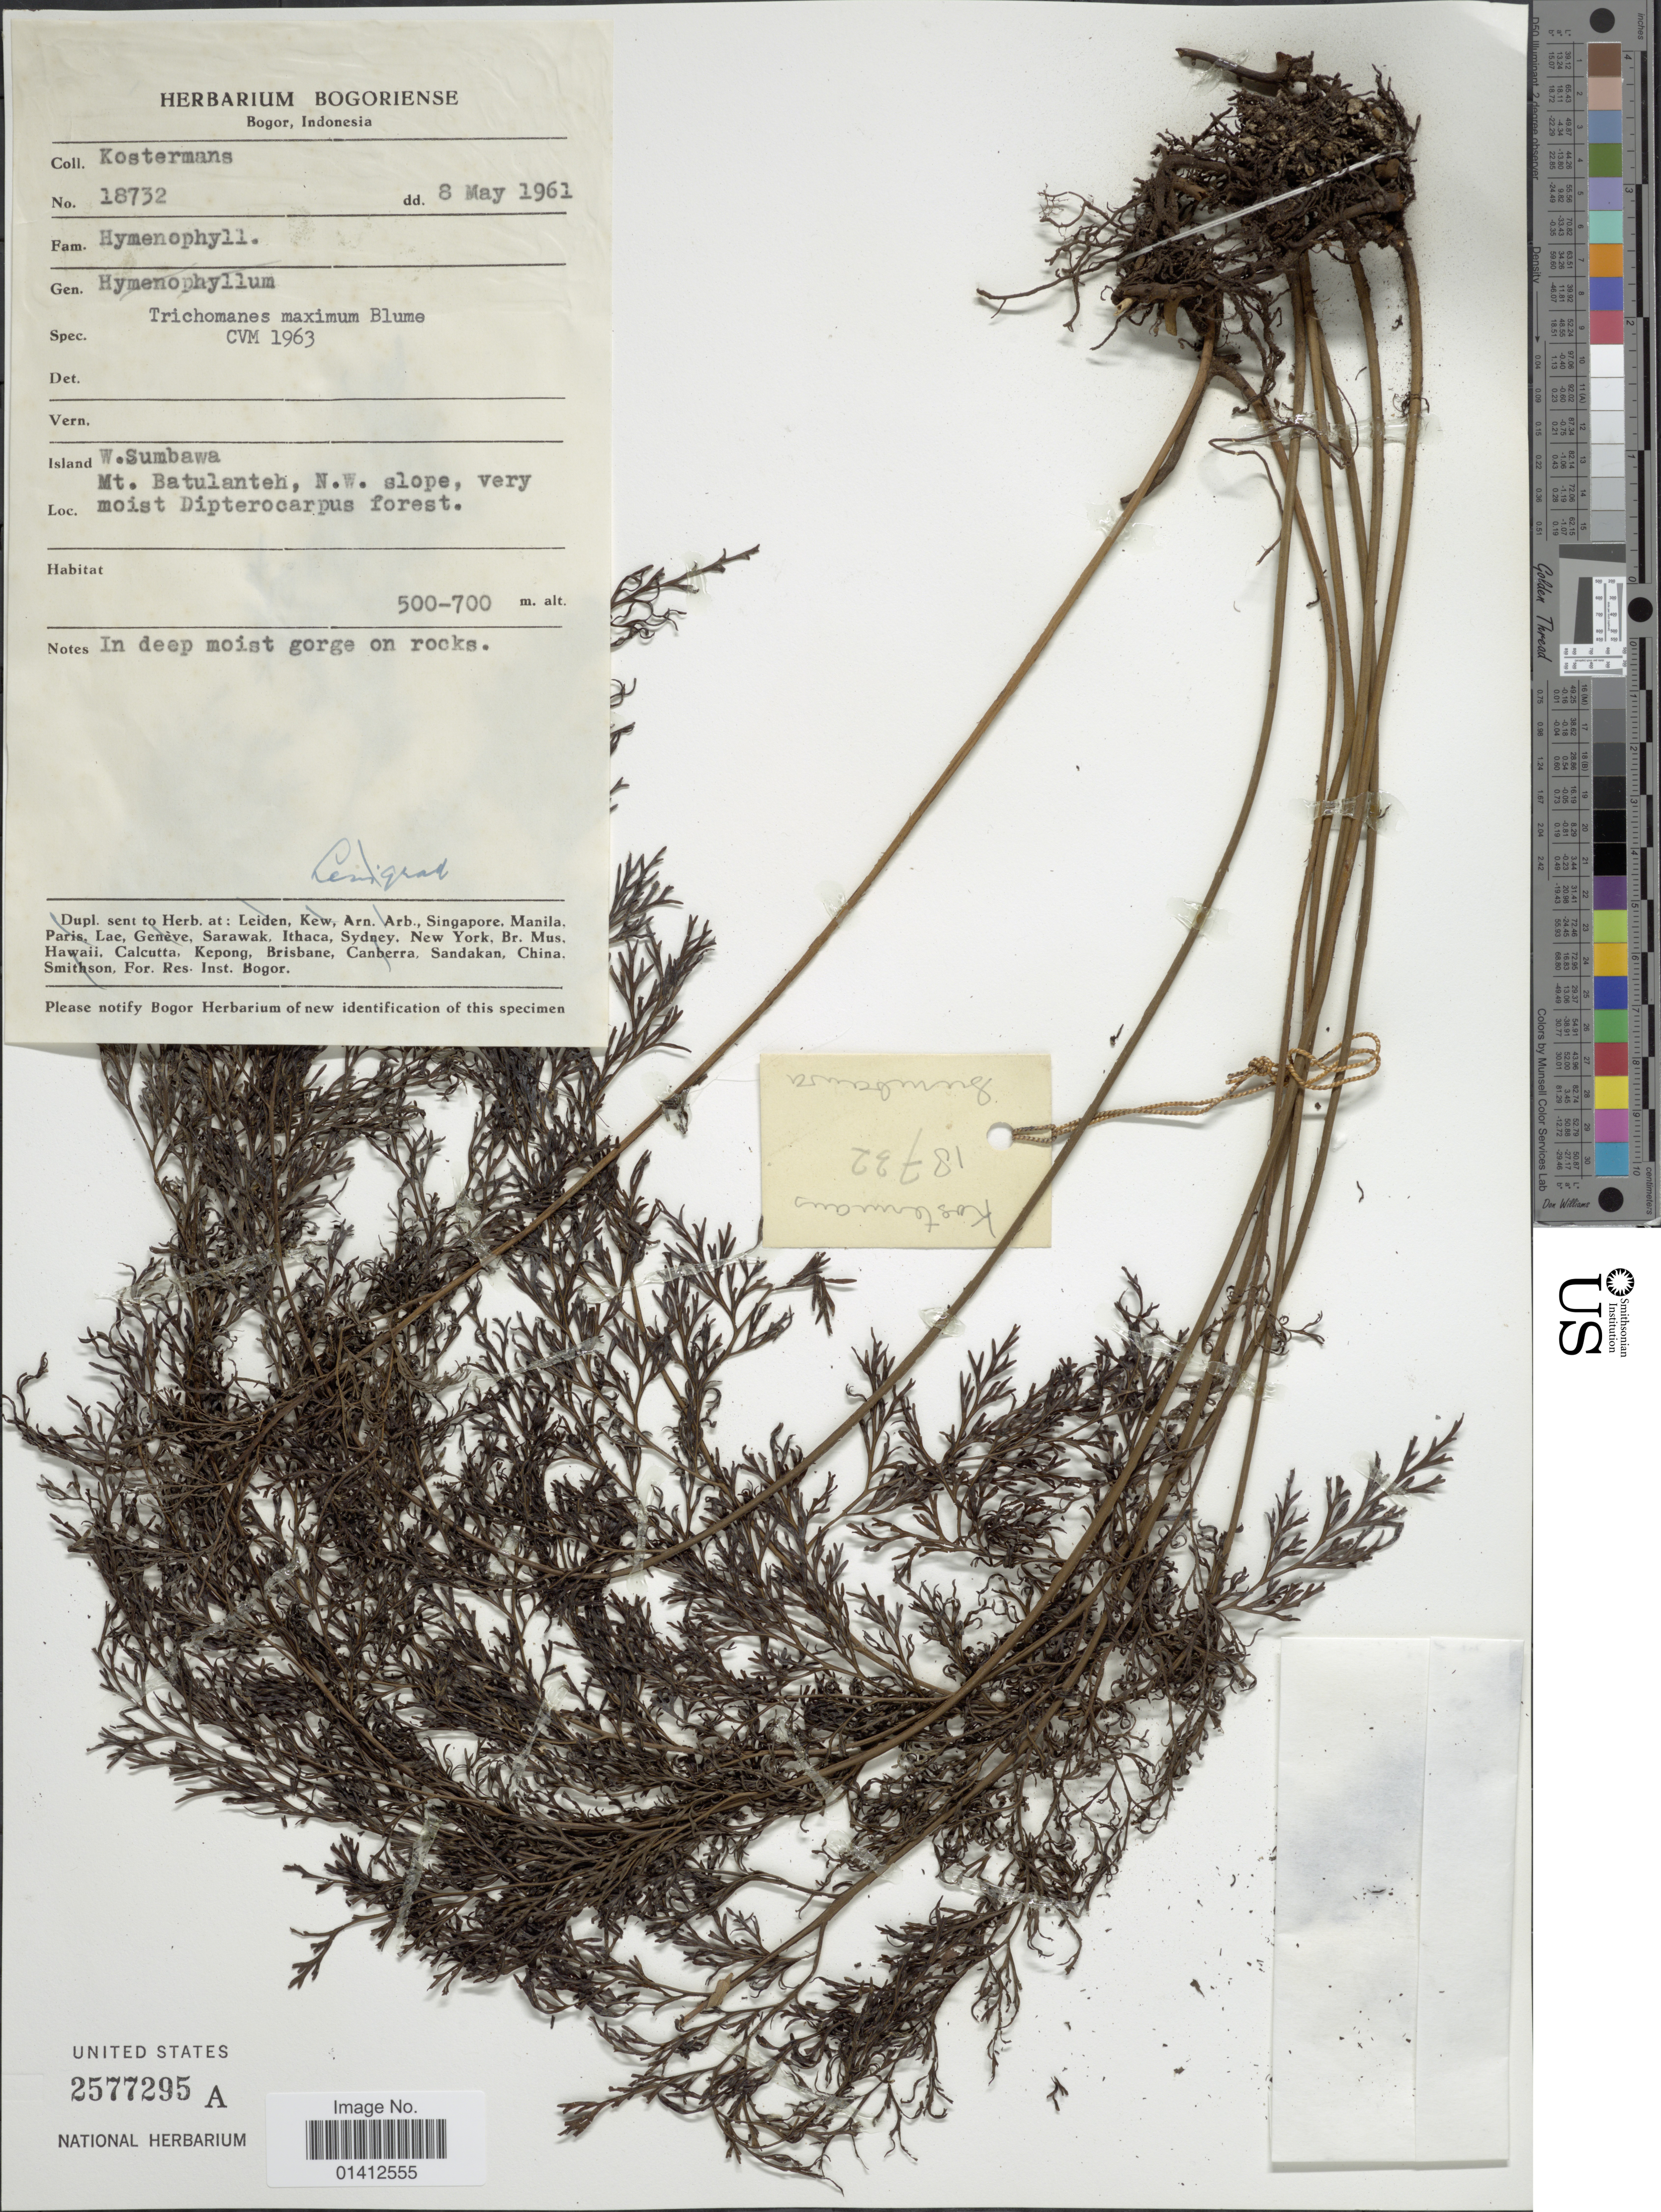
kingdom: Plantae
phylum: Tracheophyta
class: Polypodiopsida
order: Hymenophyllales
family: Hymenophyllaceae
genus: Vandenboschia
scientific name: Vandenboschia maxima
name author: (Blume) Copel.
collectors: Kostermans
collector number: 18732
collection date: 1961-05-08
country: Indonesia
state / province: Nusa Tenggara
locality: Island W.Sumbawa, Mt Batulanteh, N.W. slope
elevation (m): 500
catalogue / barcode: US 2577295A